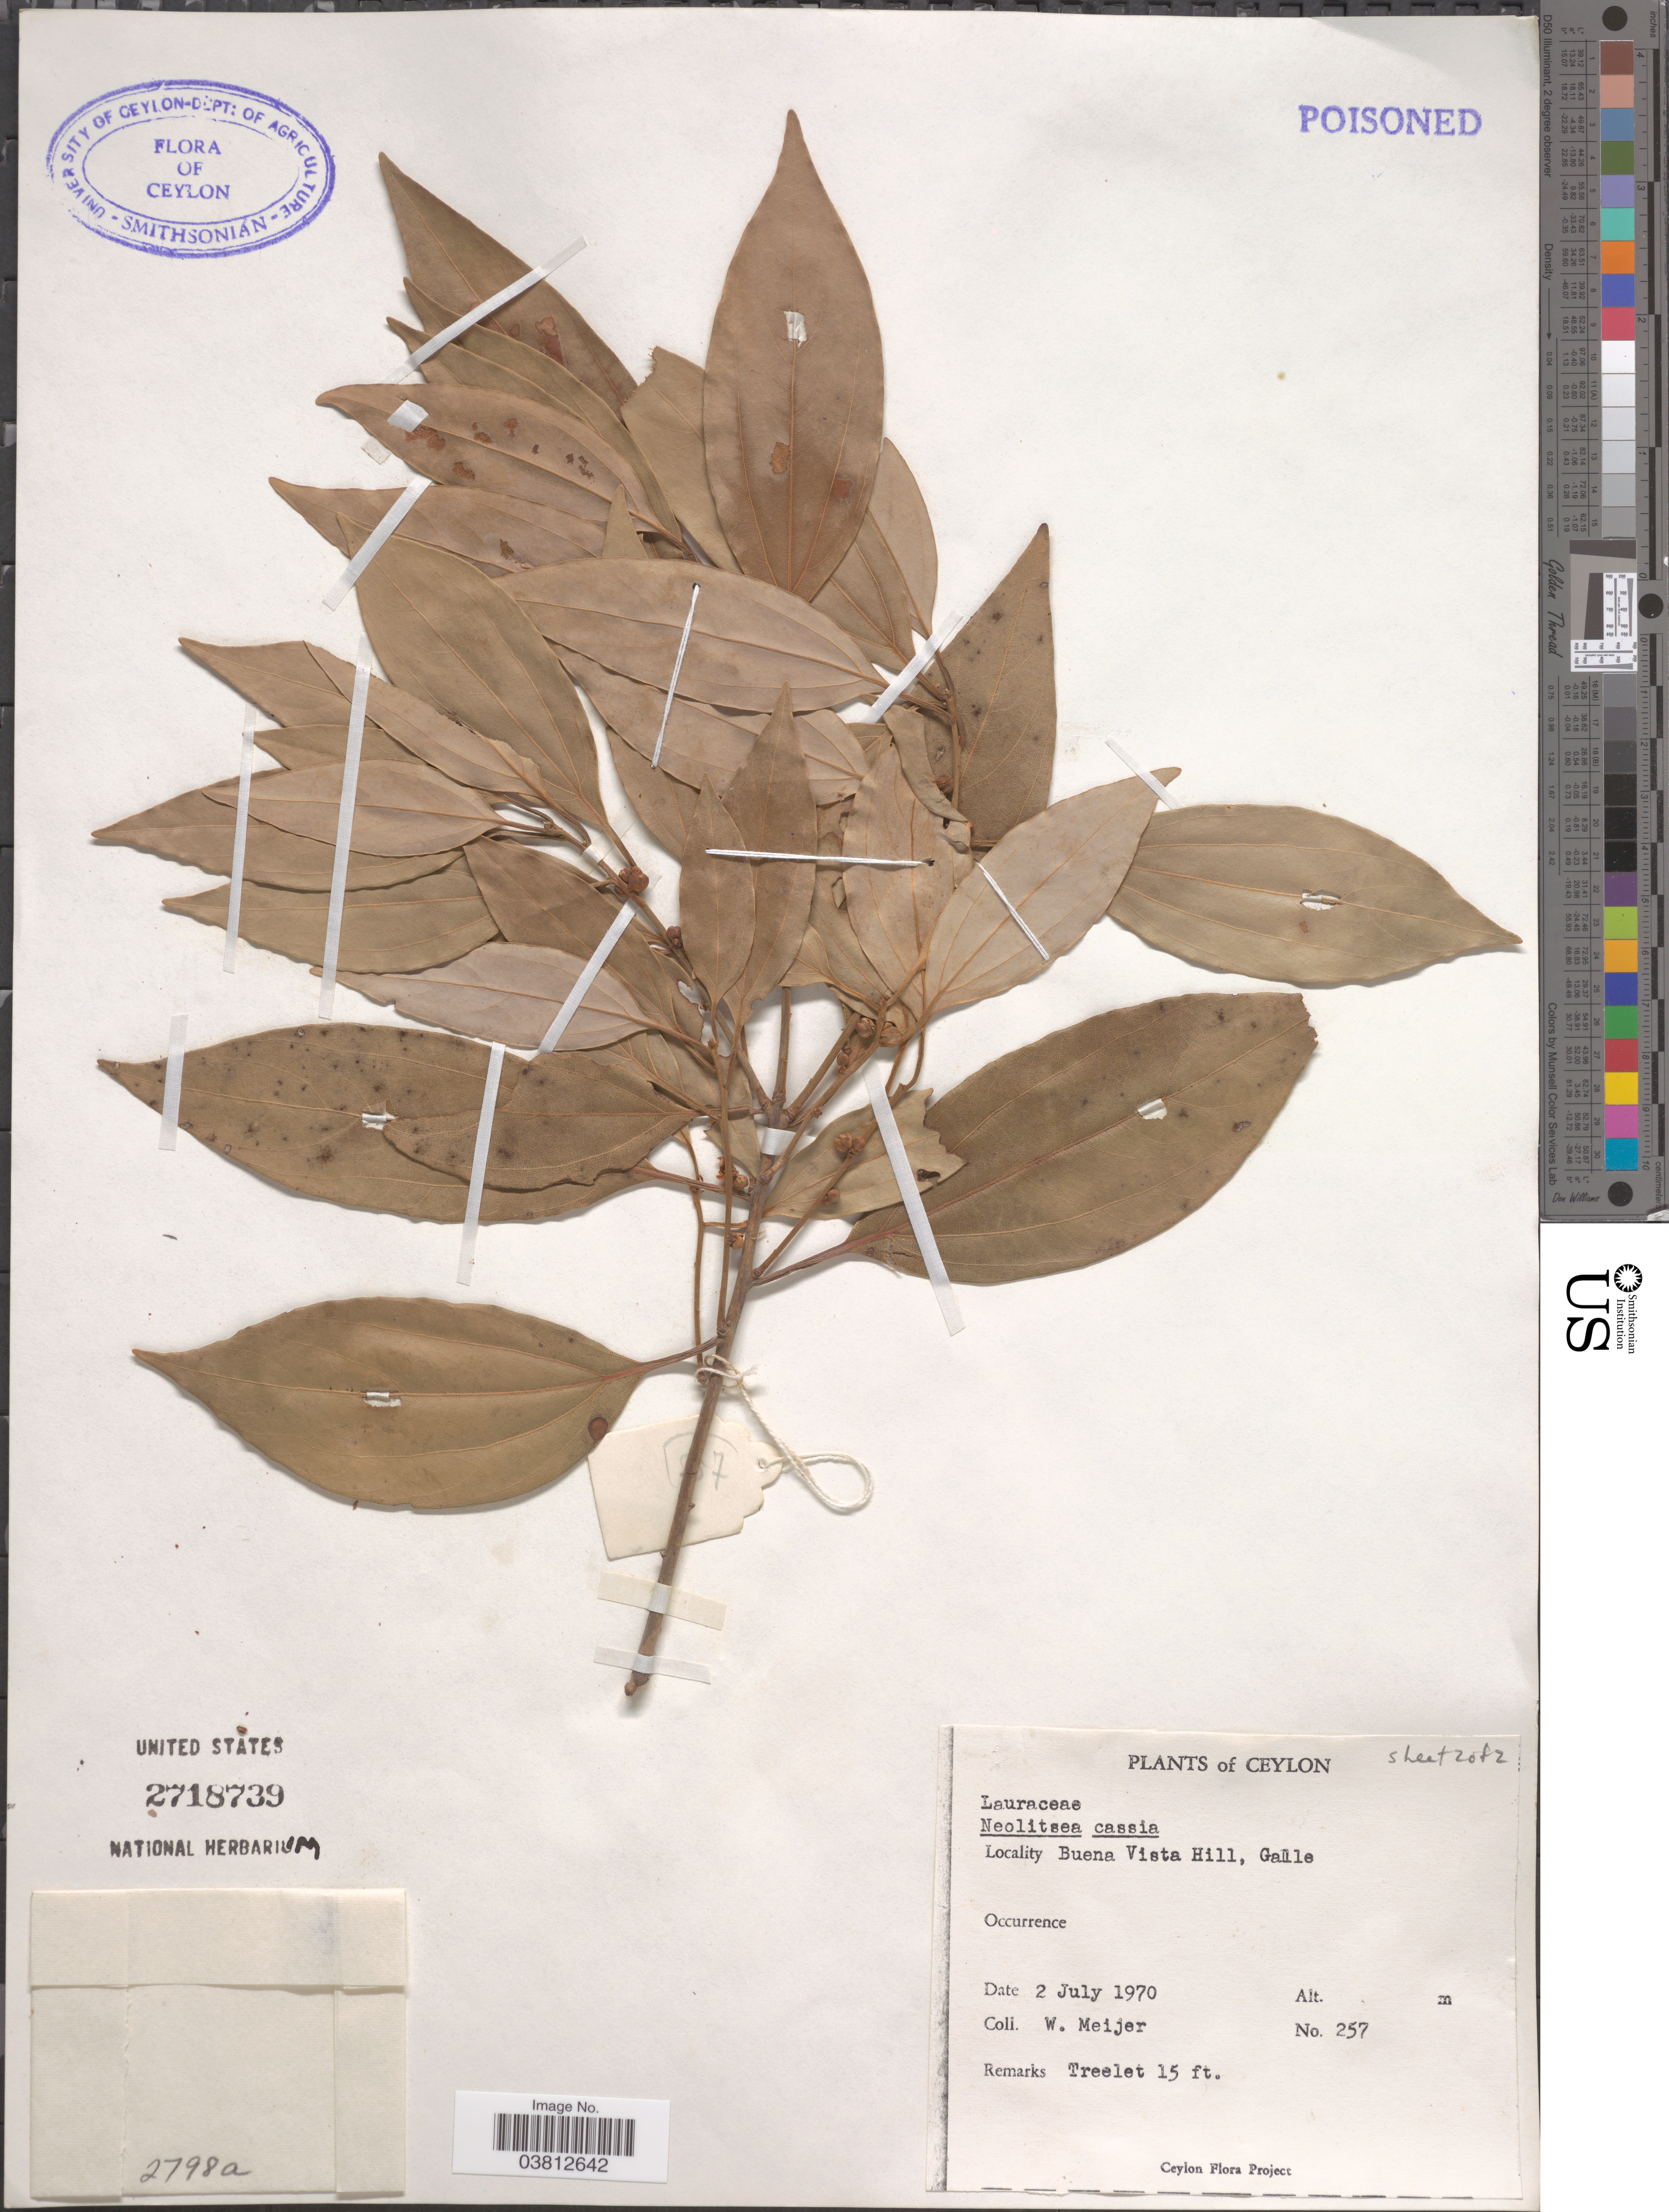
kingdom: Plantae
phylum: Tracheophyta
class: Magnoliopsida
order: Laurales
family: Lauraceae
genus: Neolitsea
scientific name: Neolitsea cassia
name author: (L.) Kosterm.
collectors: W. Meijer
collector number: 257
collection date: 1970-07-02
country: Sri Lanka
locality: Ceylon. Buena Vista Hill, Galle.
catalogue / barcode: US 2718739